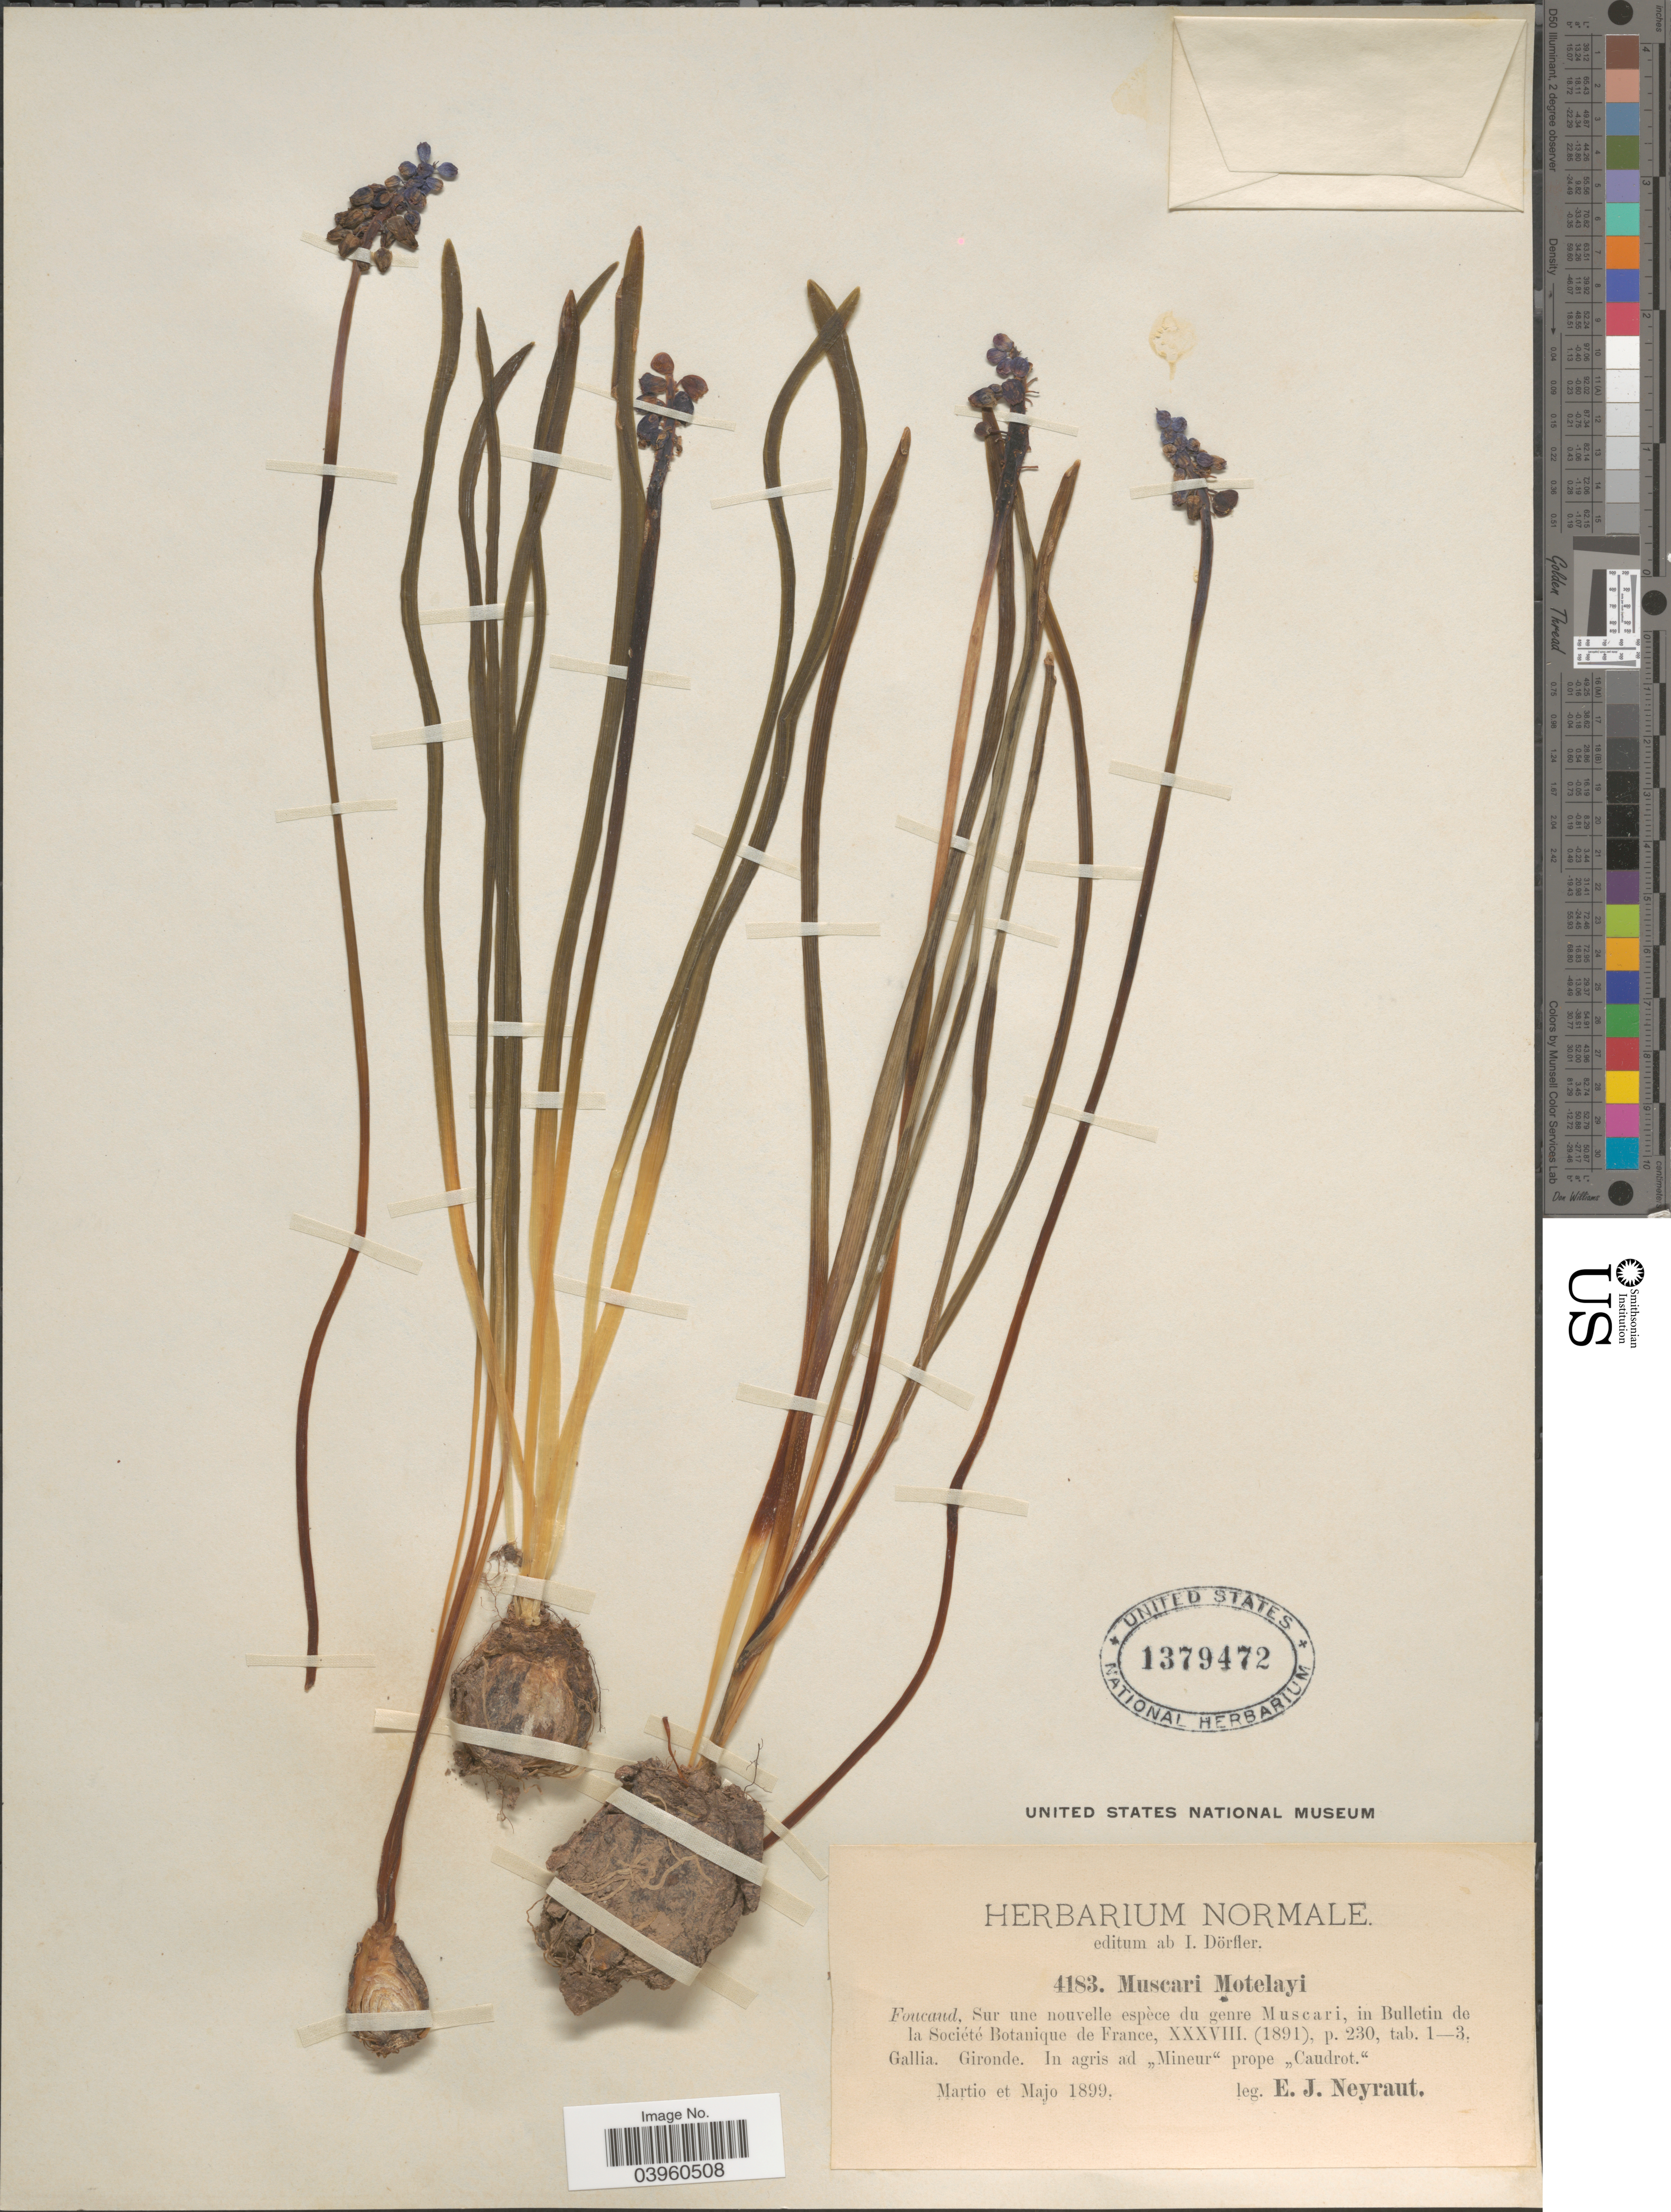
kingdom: Plantae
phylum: Tracheophyta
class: Liliopsida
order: Asparagales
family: Asparagaceae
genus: Muscari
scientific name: Muscari motelayi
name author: Foucaud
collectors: E. Neyraut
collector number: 4183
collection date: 1899-03/1899-05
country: France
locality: Gallia. Gironde. In agris ad „Mineur" prope „Caudrot".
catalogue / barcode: US 1379472